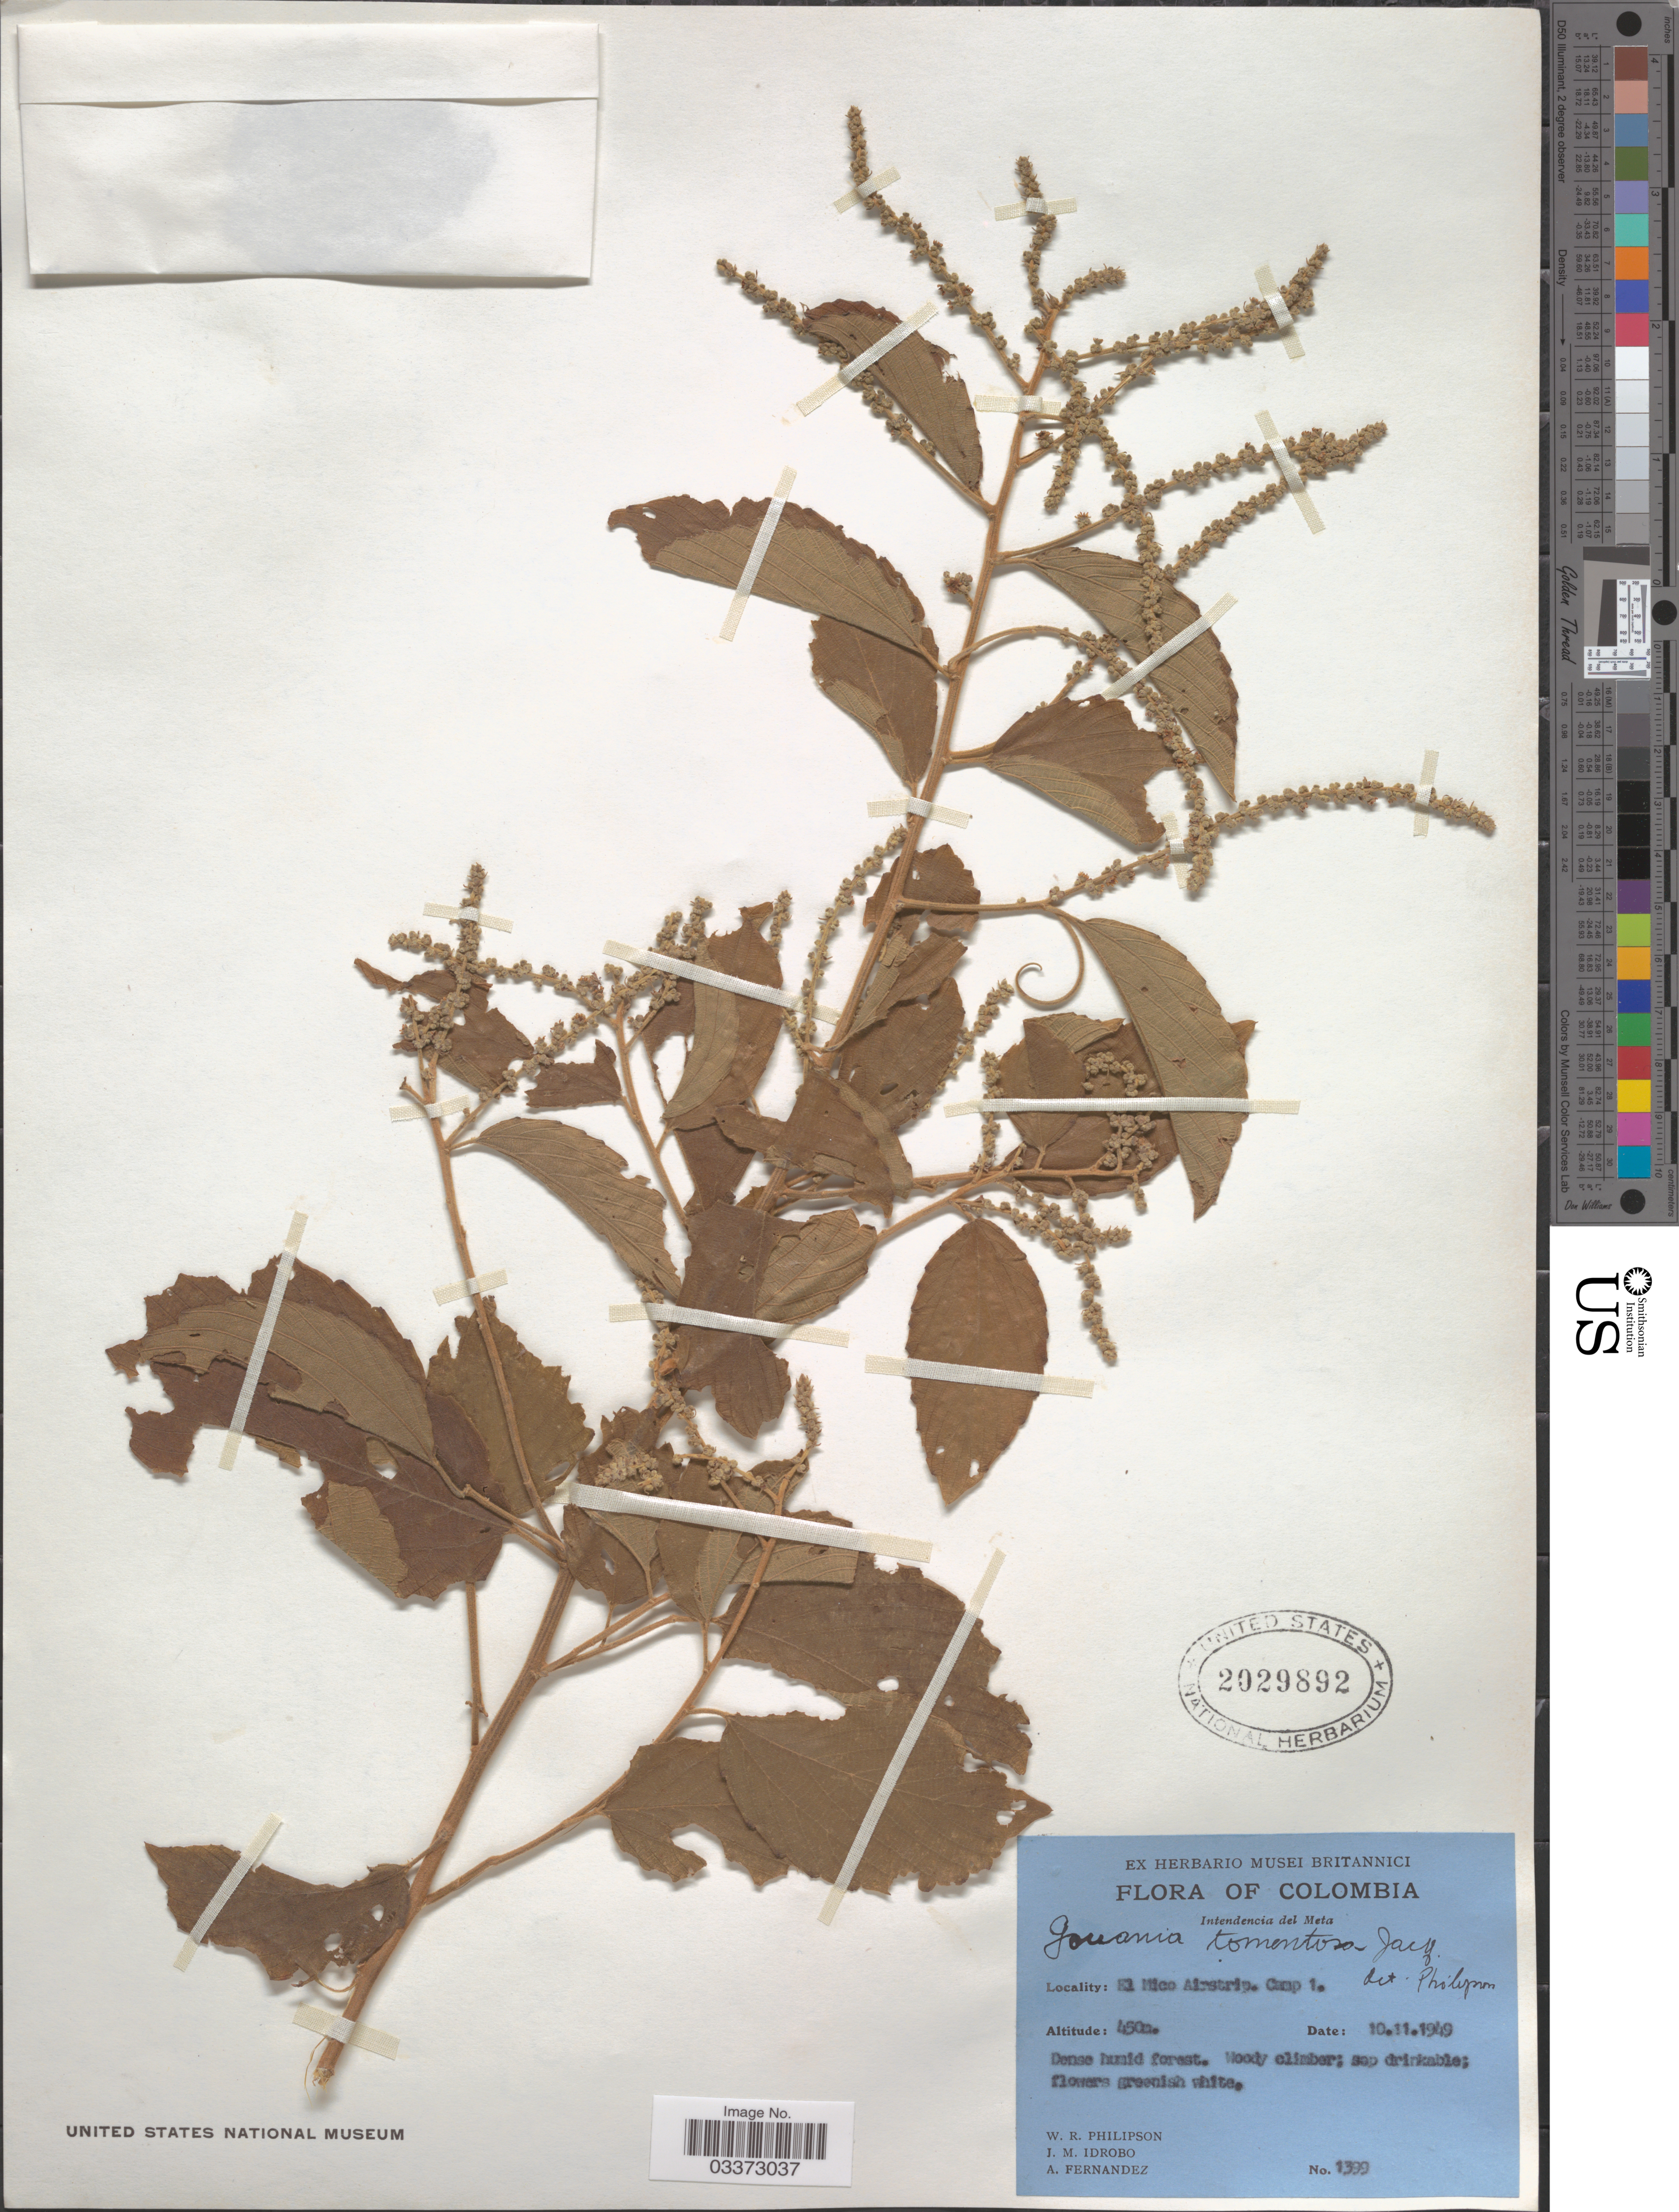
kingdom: Plantae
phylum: Tracheophyta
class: Magnoliopsida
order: Rosales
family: Rhamnaceae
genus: Gouania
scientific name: Gouania tomentosa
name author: Jacq.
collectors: W. R. Philipson, J. M. Idrobo & A. Fernandez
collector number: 1399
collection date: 1949-11-10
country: Colombia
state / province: Meta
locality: Intendencia del Meta. El Mico Airstrip. Camp 1.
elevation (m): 450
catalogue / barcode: US 2029892